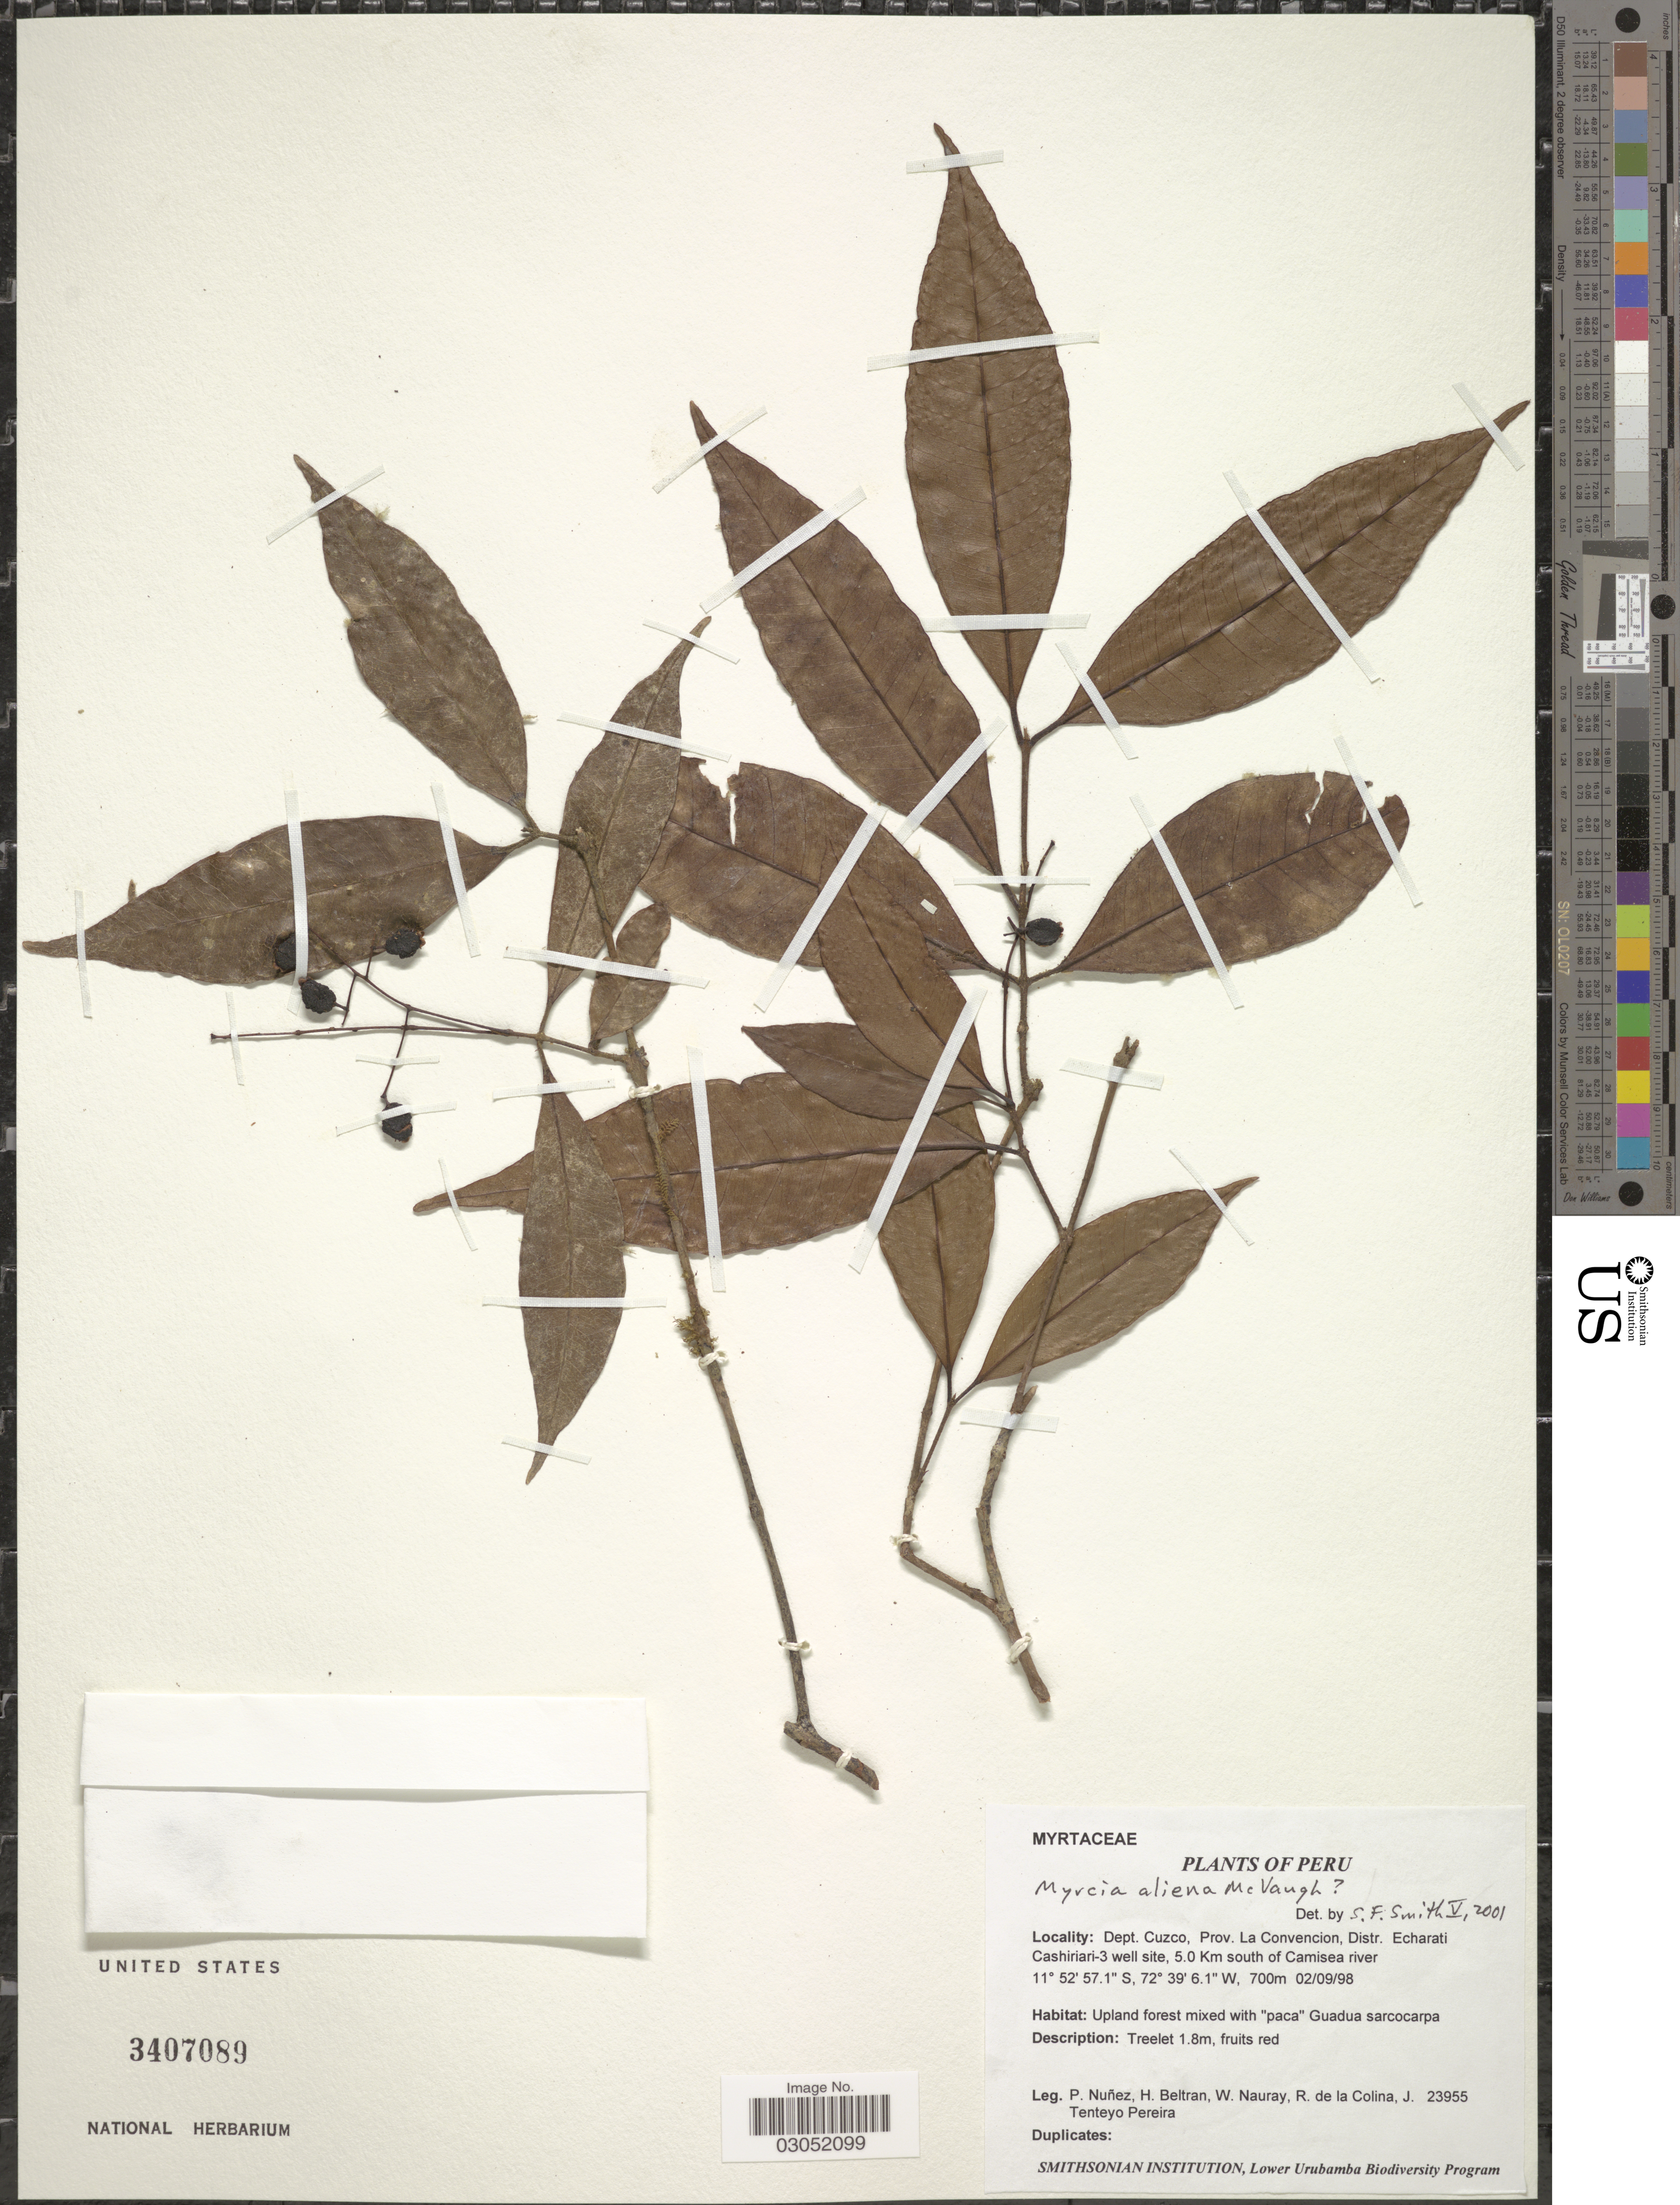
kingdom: Plantae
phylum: Tracheophyta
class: Magnoliopsida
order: Myrtales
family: Myrtaceae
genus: Myrcia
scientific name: Myrcia aliena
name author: McVaugh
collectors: P. Nuñez V., H. Beltran, W. Nauray, R. de La Colina & J. Tenteyo Pereira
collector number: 23955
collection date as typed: Transcribed d/m/y: 2/9/98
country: Peru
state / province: Cusco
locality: Dept. Cuzco, Prov. La Convencion, Distr. Echarati Cashiriari-3 well site, 5.0 Km south of Camisea river.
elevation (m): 700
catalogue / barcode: US 3407089